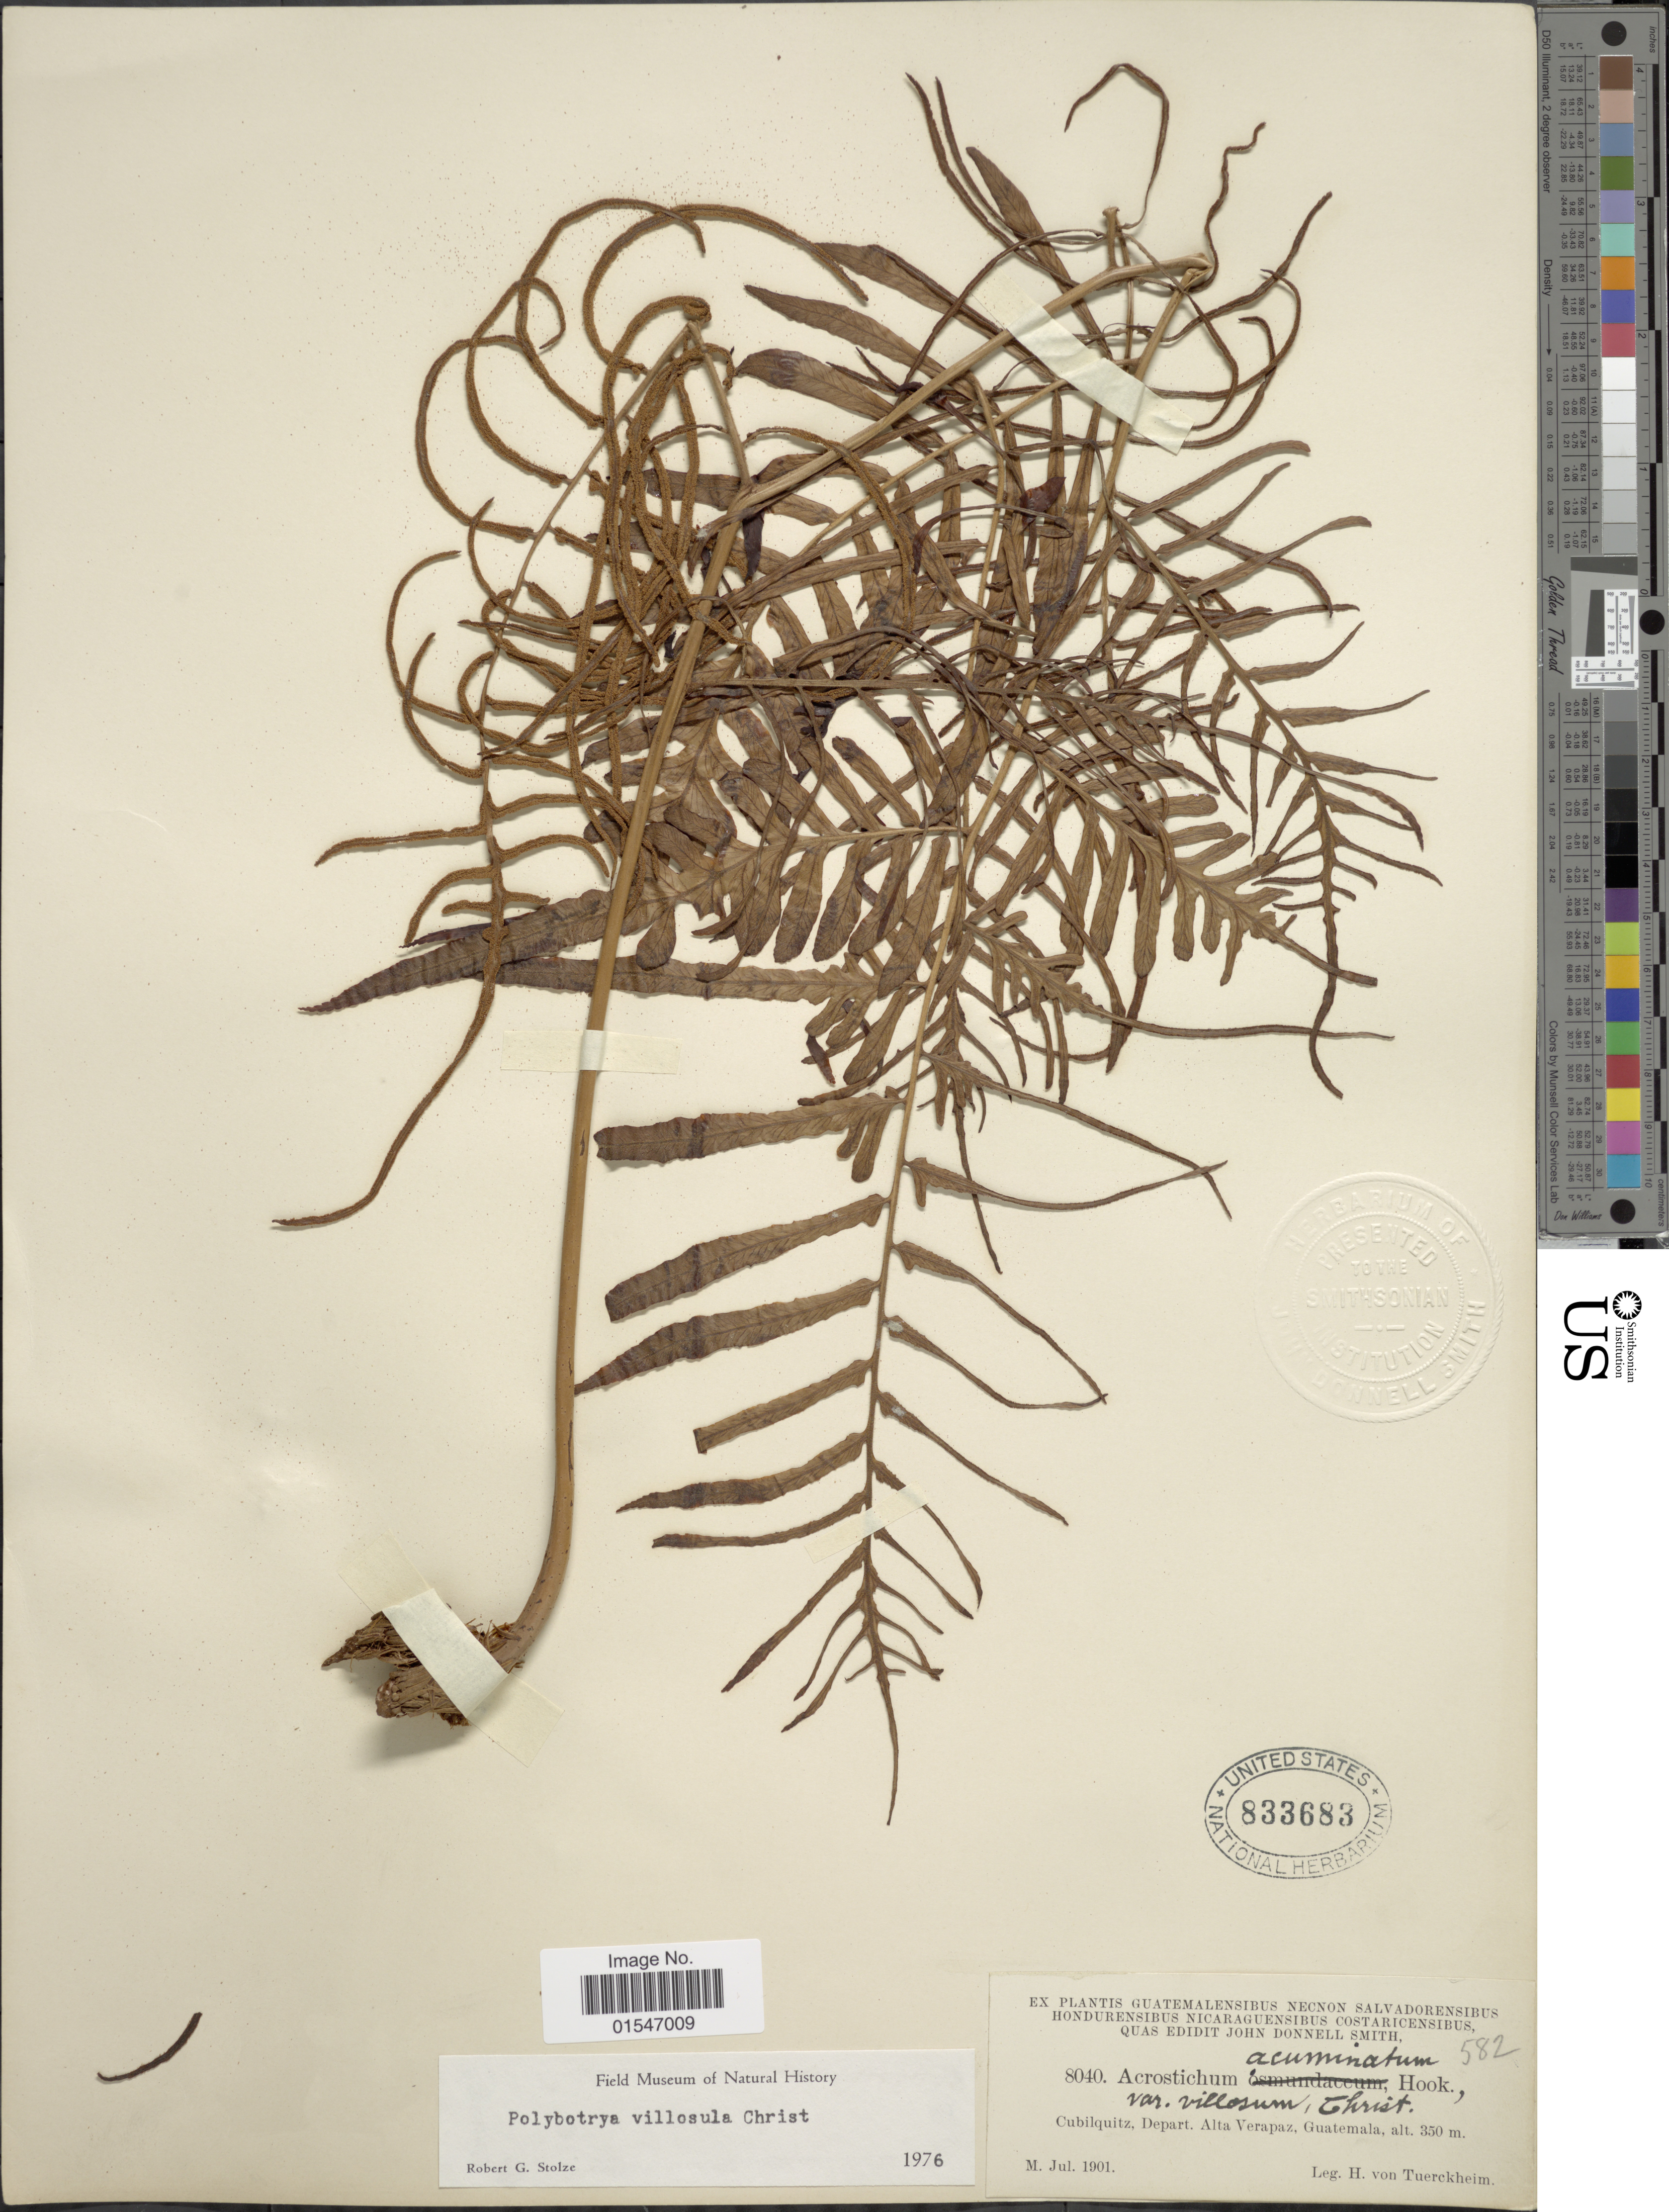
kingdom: Plantae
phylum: Tracheophyta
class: Polypodiopsida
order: Polypodiales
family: Dryopteridaceae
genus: Polybotrya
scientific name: Polybotrya caudata f. villosa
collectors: H. von Türckheim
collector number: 8040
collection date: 1901-07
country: Guatemala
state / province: Alta Verapaz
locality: Cubilquitz, Depart. Alta Vera Paz, Guatemala.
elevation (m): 350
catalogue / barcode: US 833683